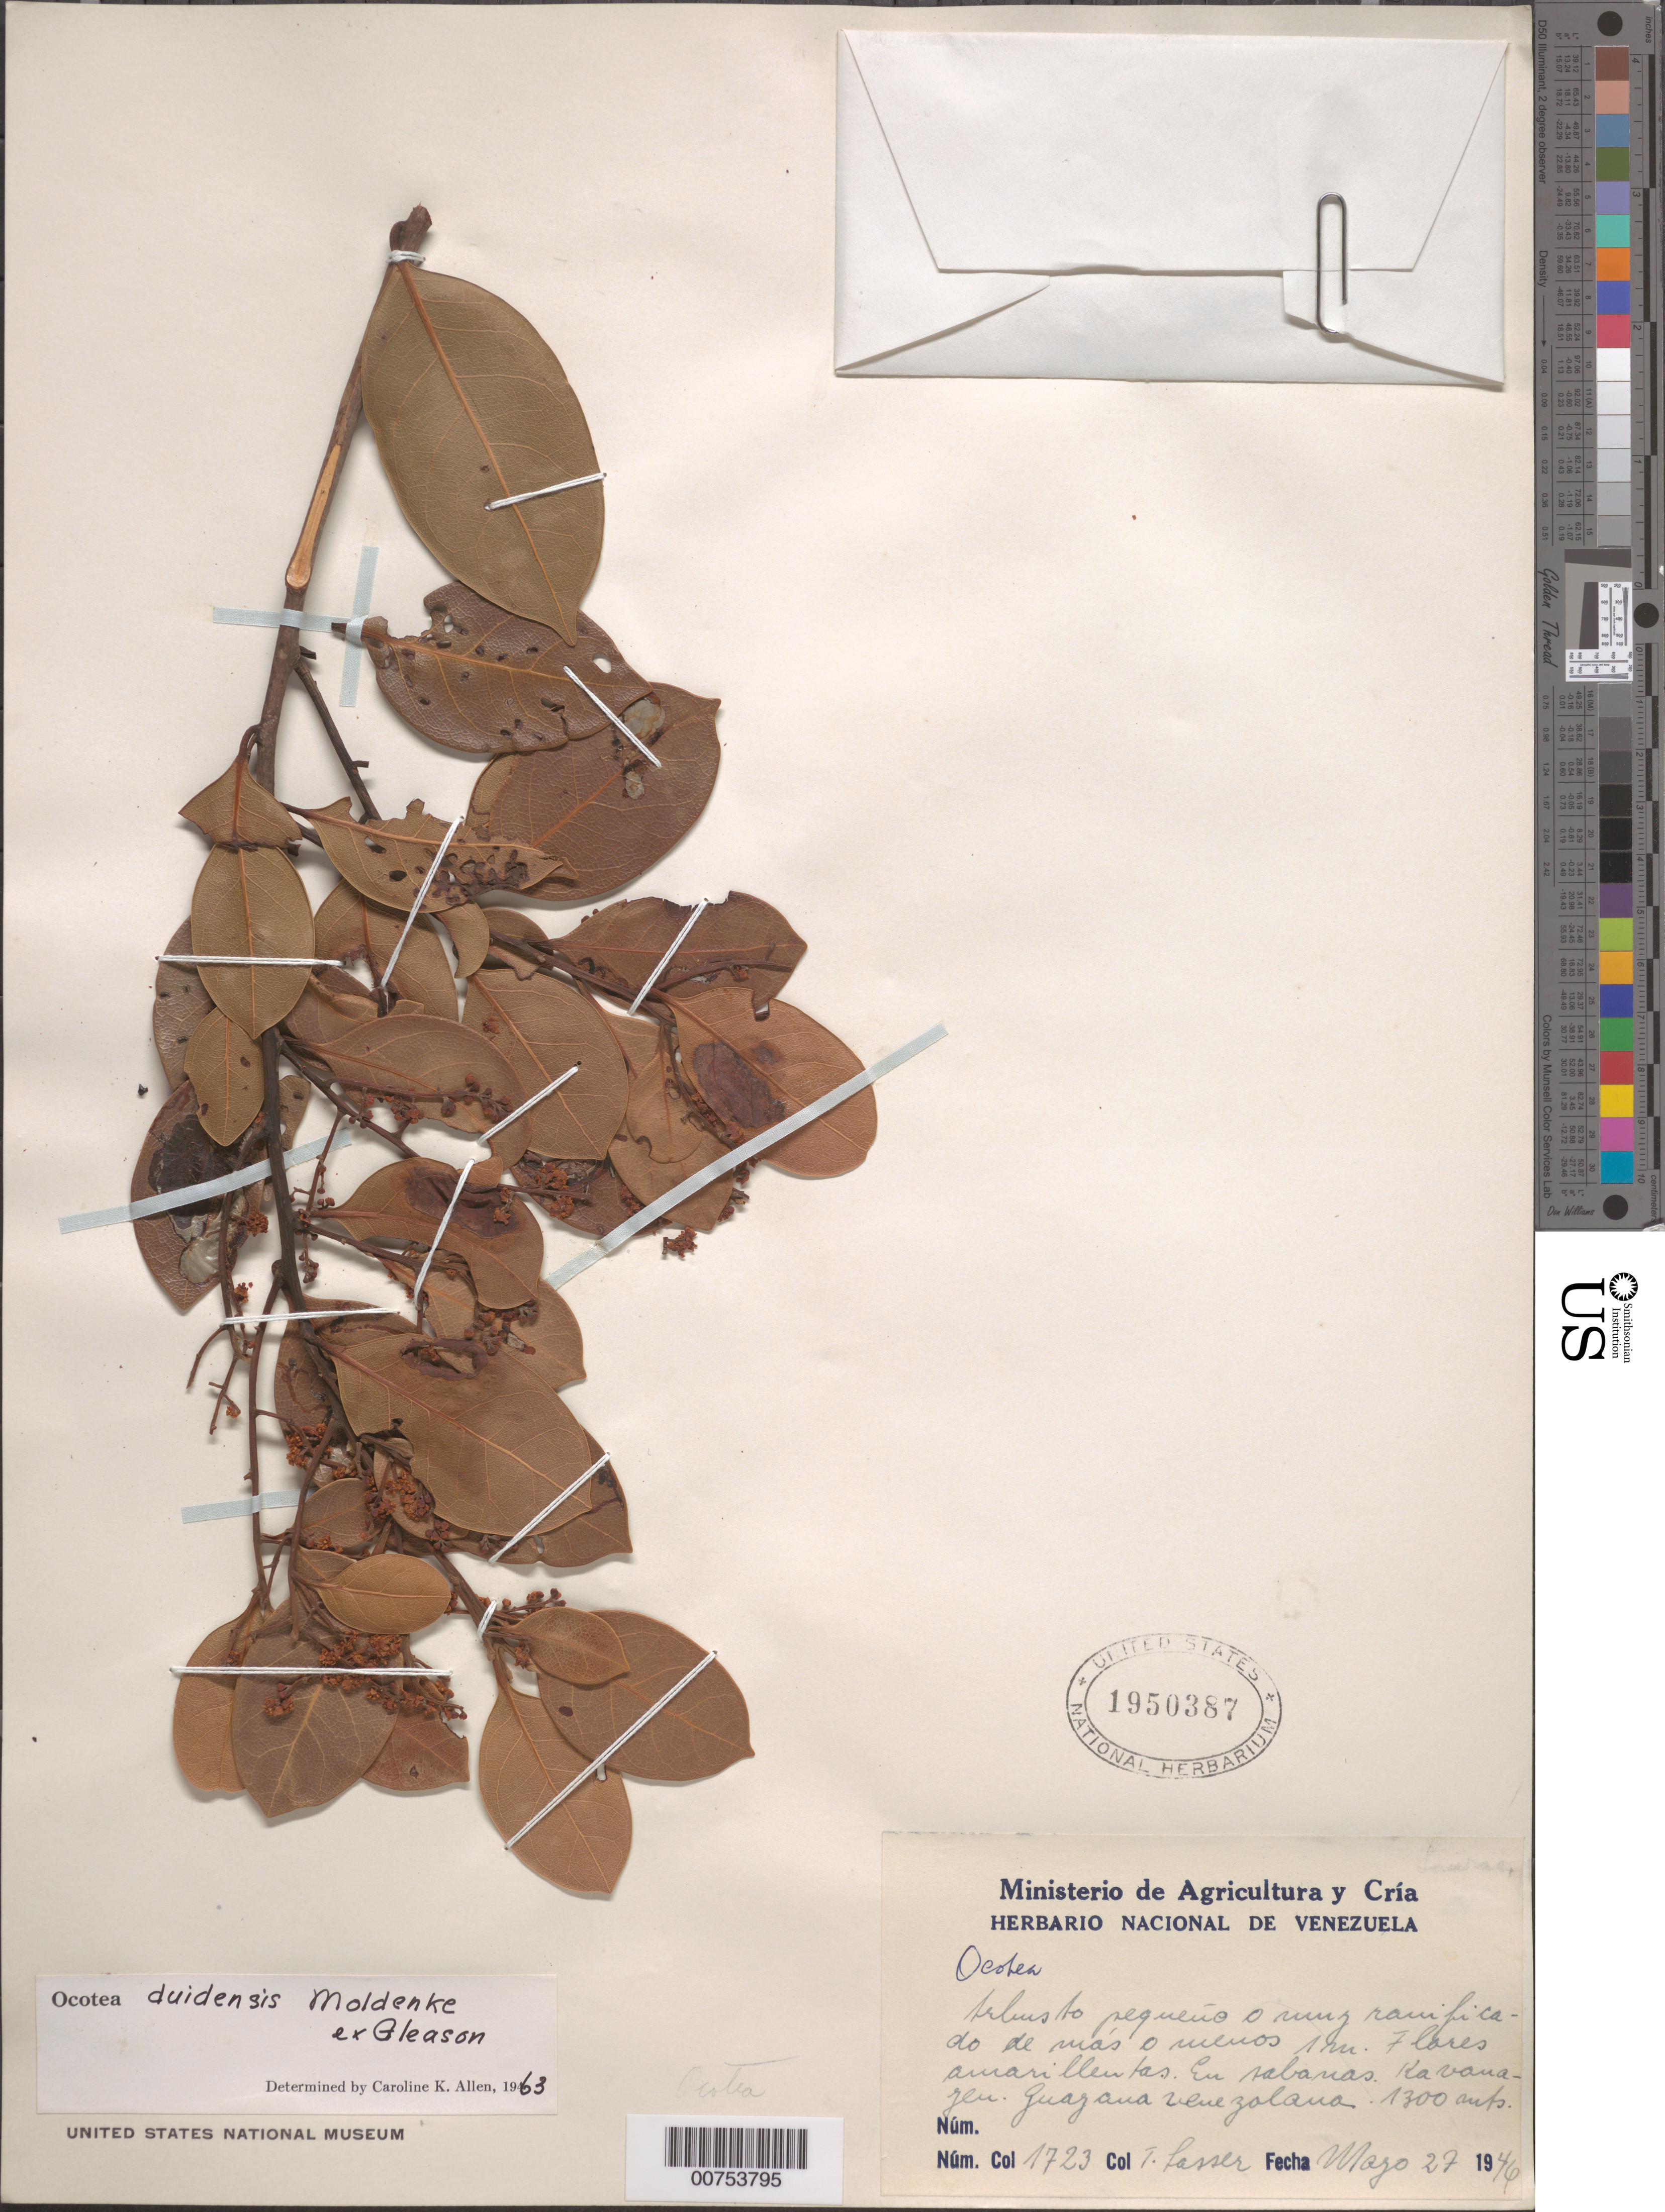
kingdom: Plantae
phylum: Tracheophyta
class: Magnoliopsida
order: Laurales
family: Lauraceae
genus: Ocotea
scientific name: Ocotea duidensis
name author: Moldenke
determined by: Allen, C. K.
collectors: T. Lasser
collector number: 1723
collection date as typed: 27-May-46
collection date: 1946-05-27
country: Venezuela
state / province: Bolívar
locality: Kavanayén, Guayana Venezolana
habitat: Savanna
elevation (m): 1300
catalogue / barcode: US 1950387